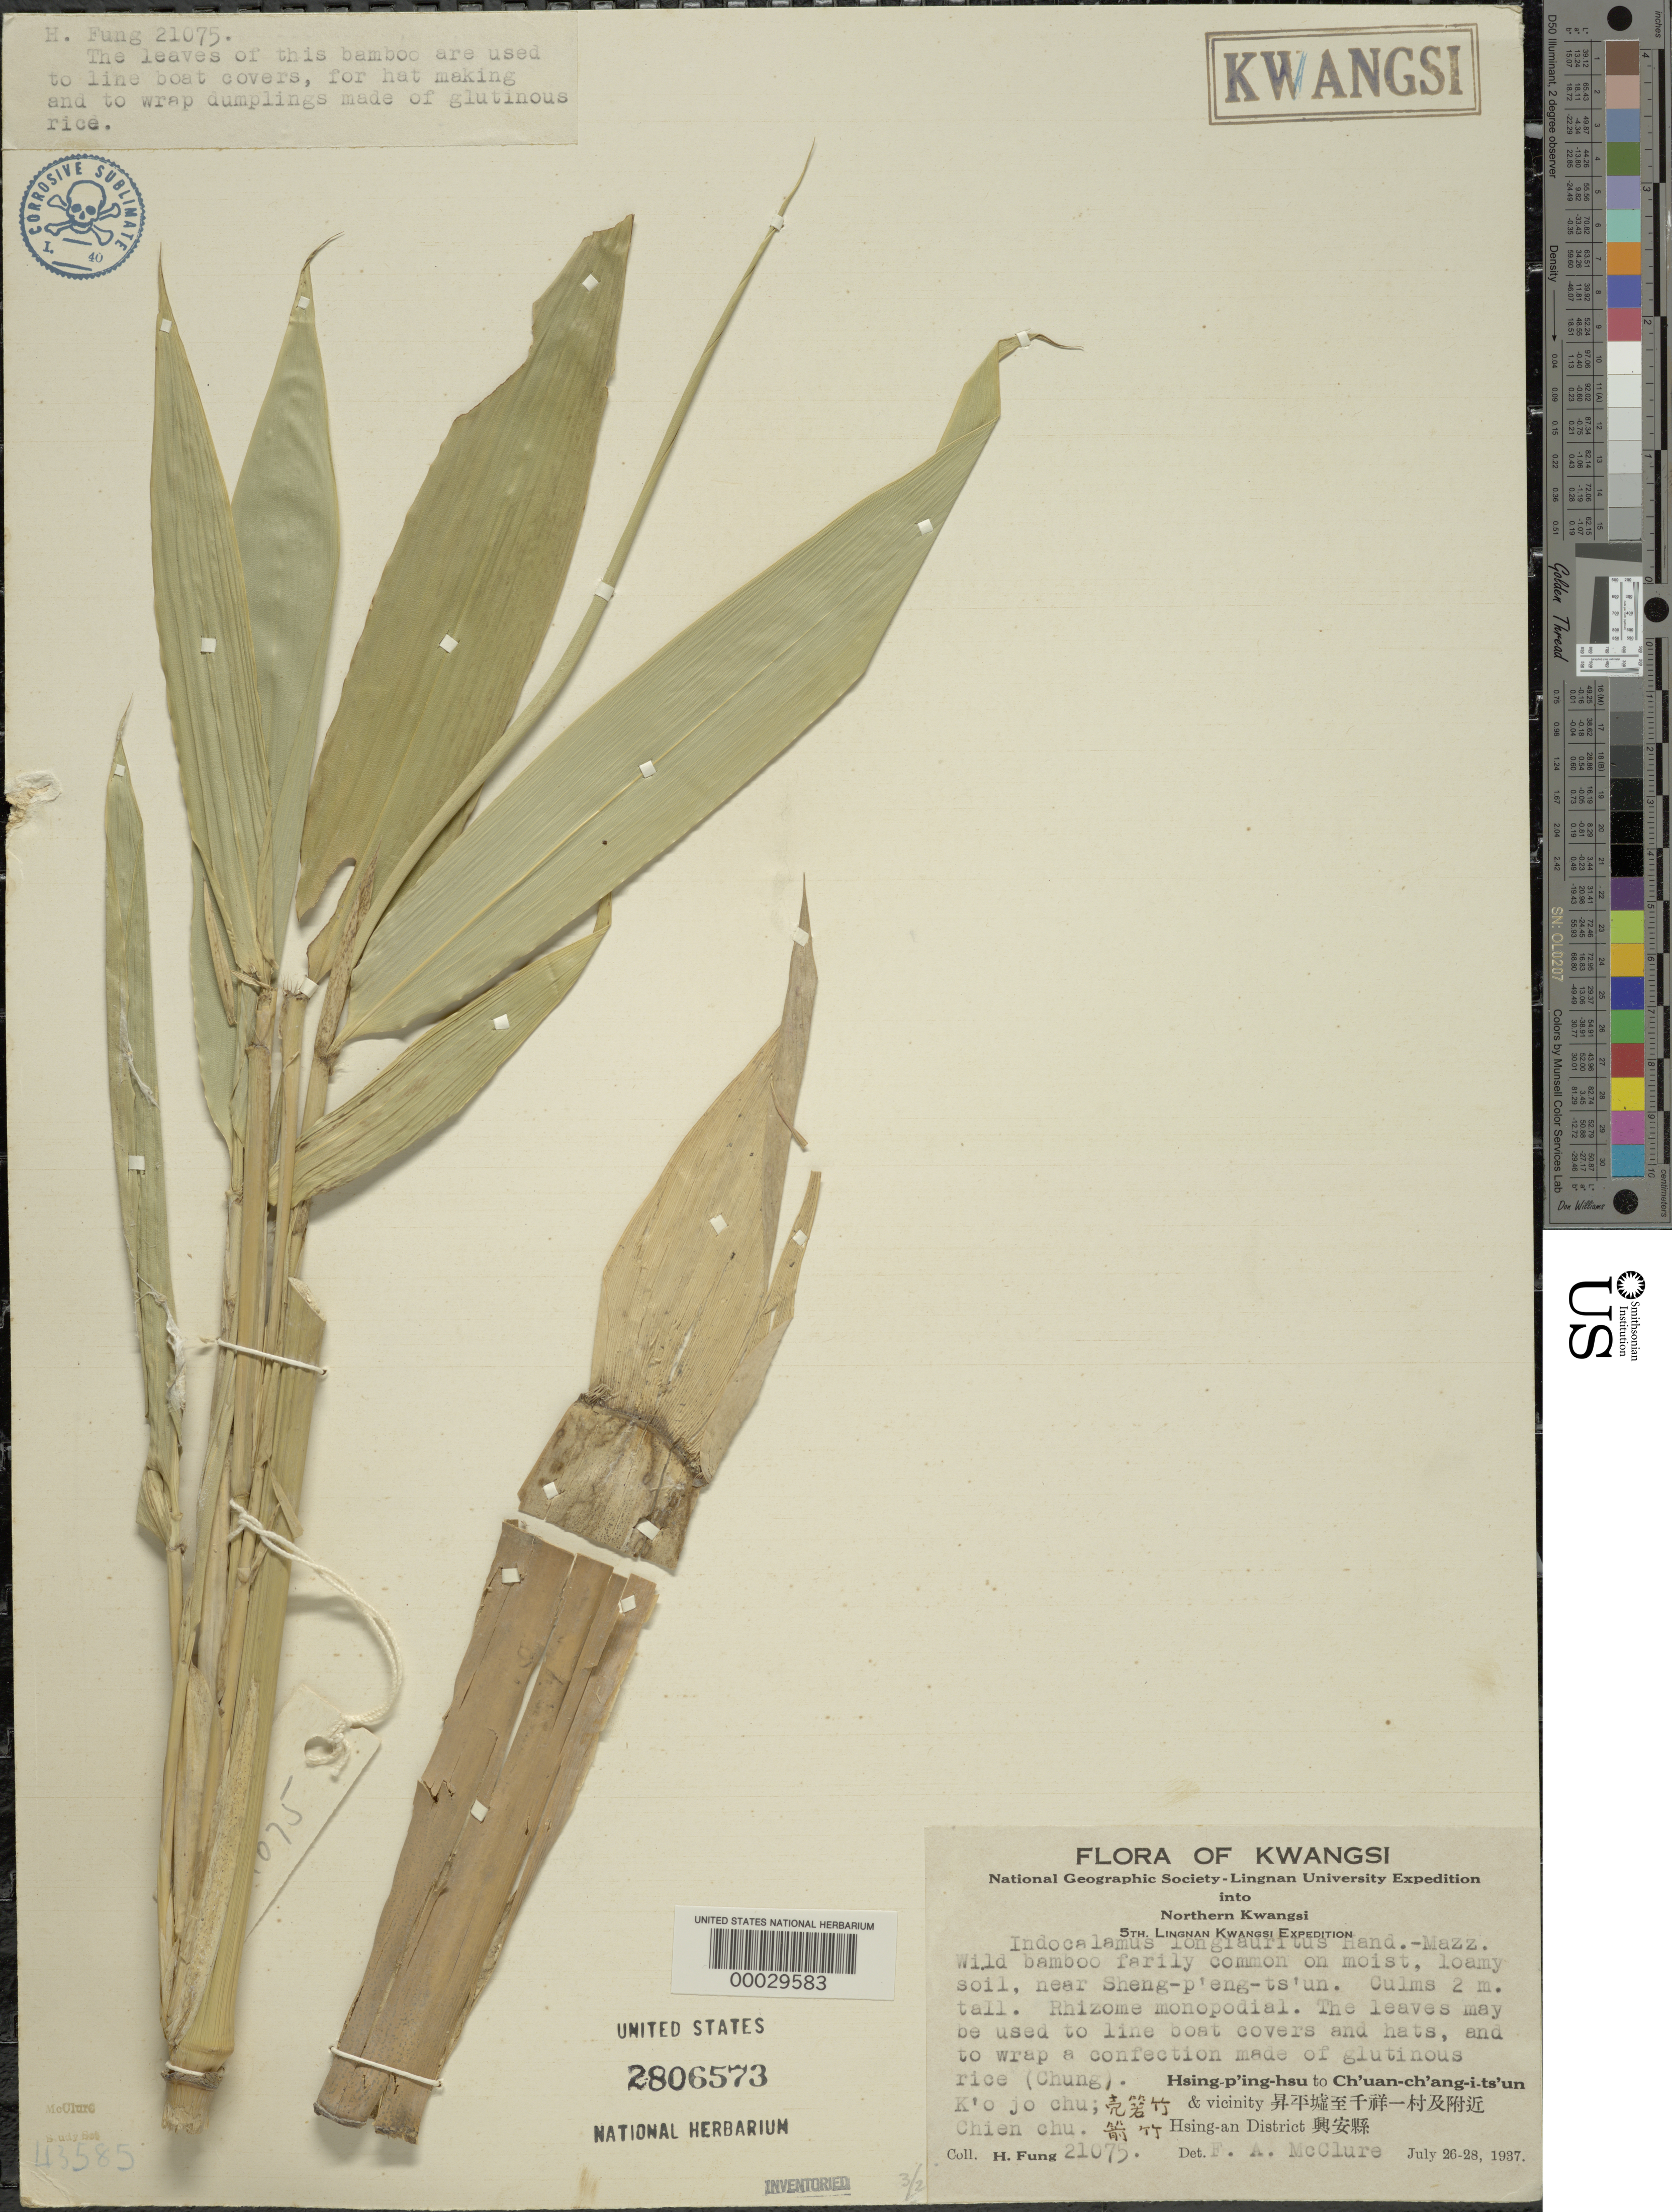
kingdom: Plantae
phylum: Tracheophyta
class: Liliopsida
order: Poales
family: Poaceae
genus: Indocalamus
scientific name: Indocalamus longiauritus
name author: Hand.-Mazz.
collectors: H. L. Fung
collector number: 21075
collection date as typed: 26 Jul 1937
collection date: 1937-07-26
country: China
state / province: Jiangxi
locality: Hsing-p'ing-hsu to ch'uan-ch'ang-i-t'sun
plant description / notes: Lingnan Univ. Herb # 43585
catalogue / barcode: US 2806573